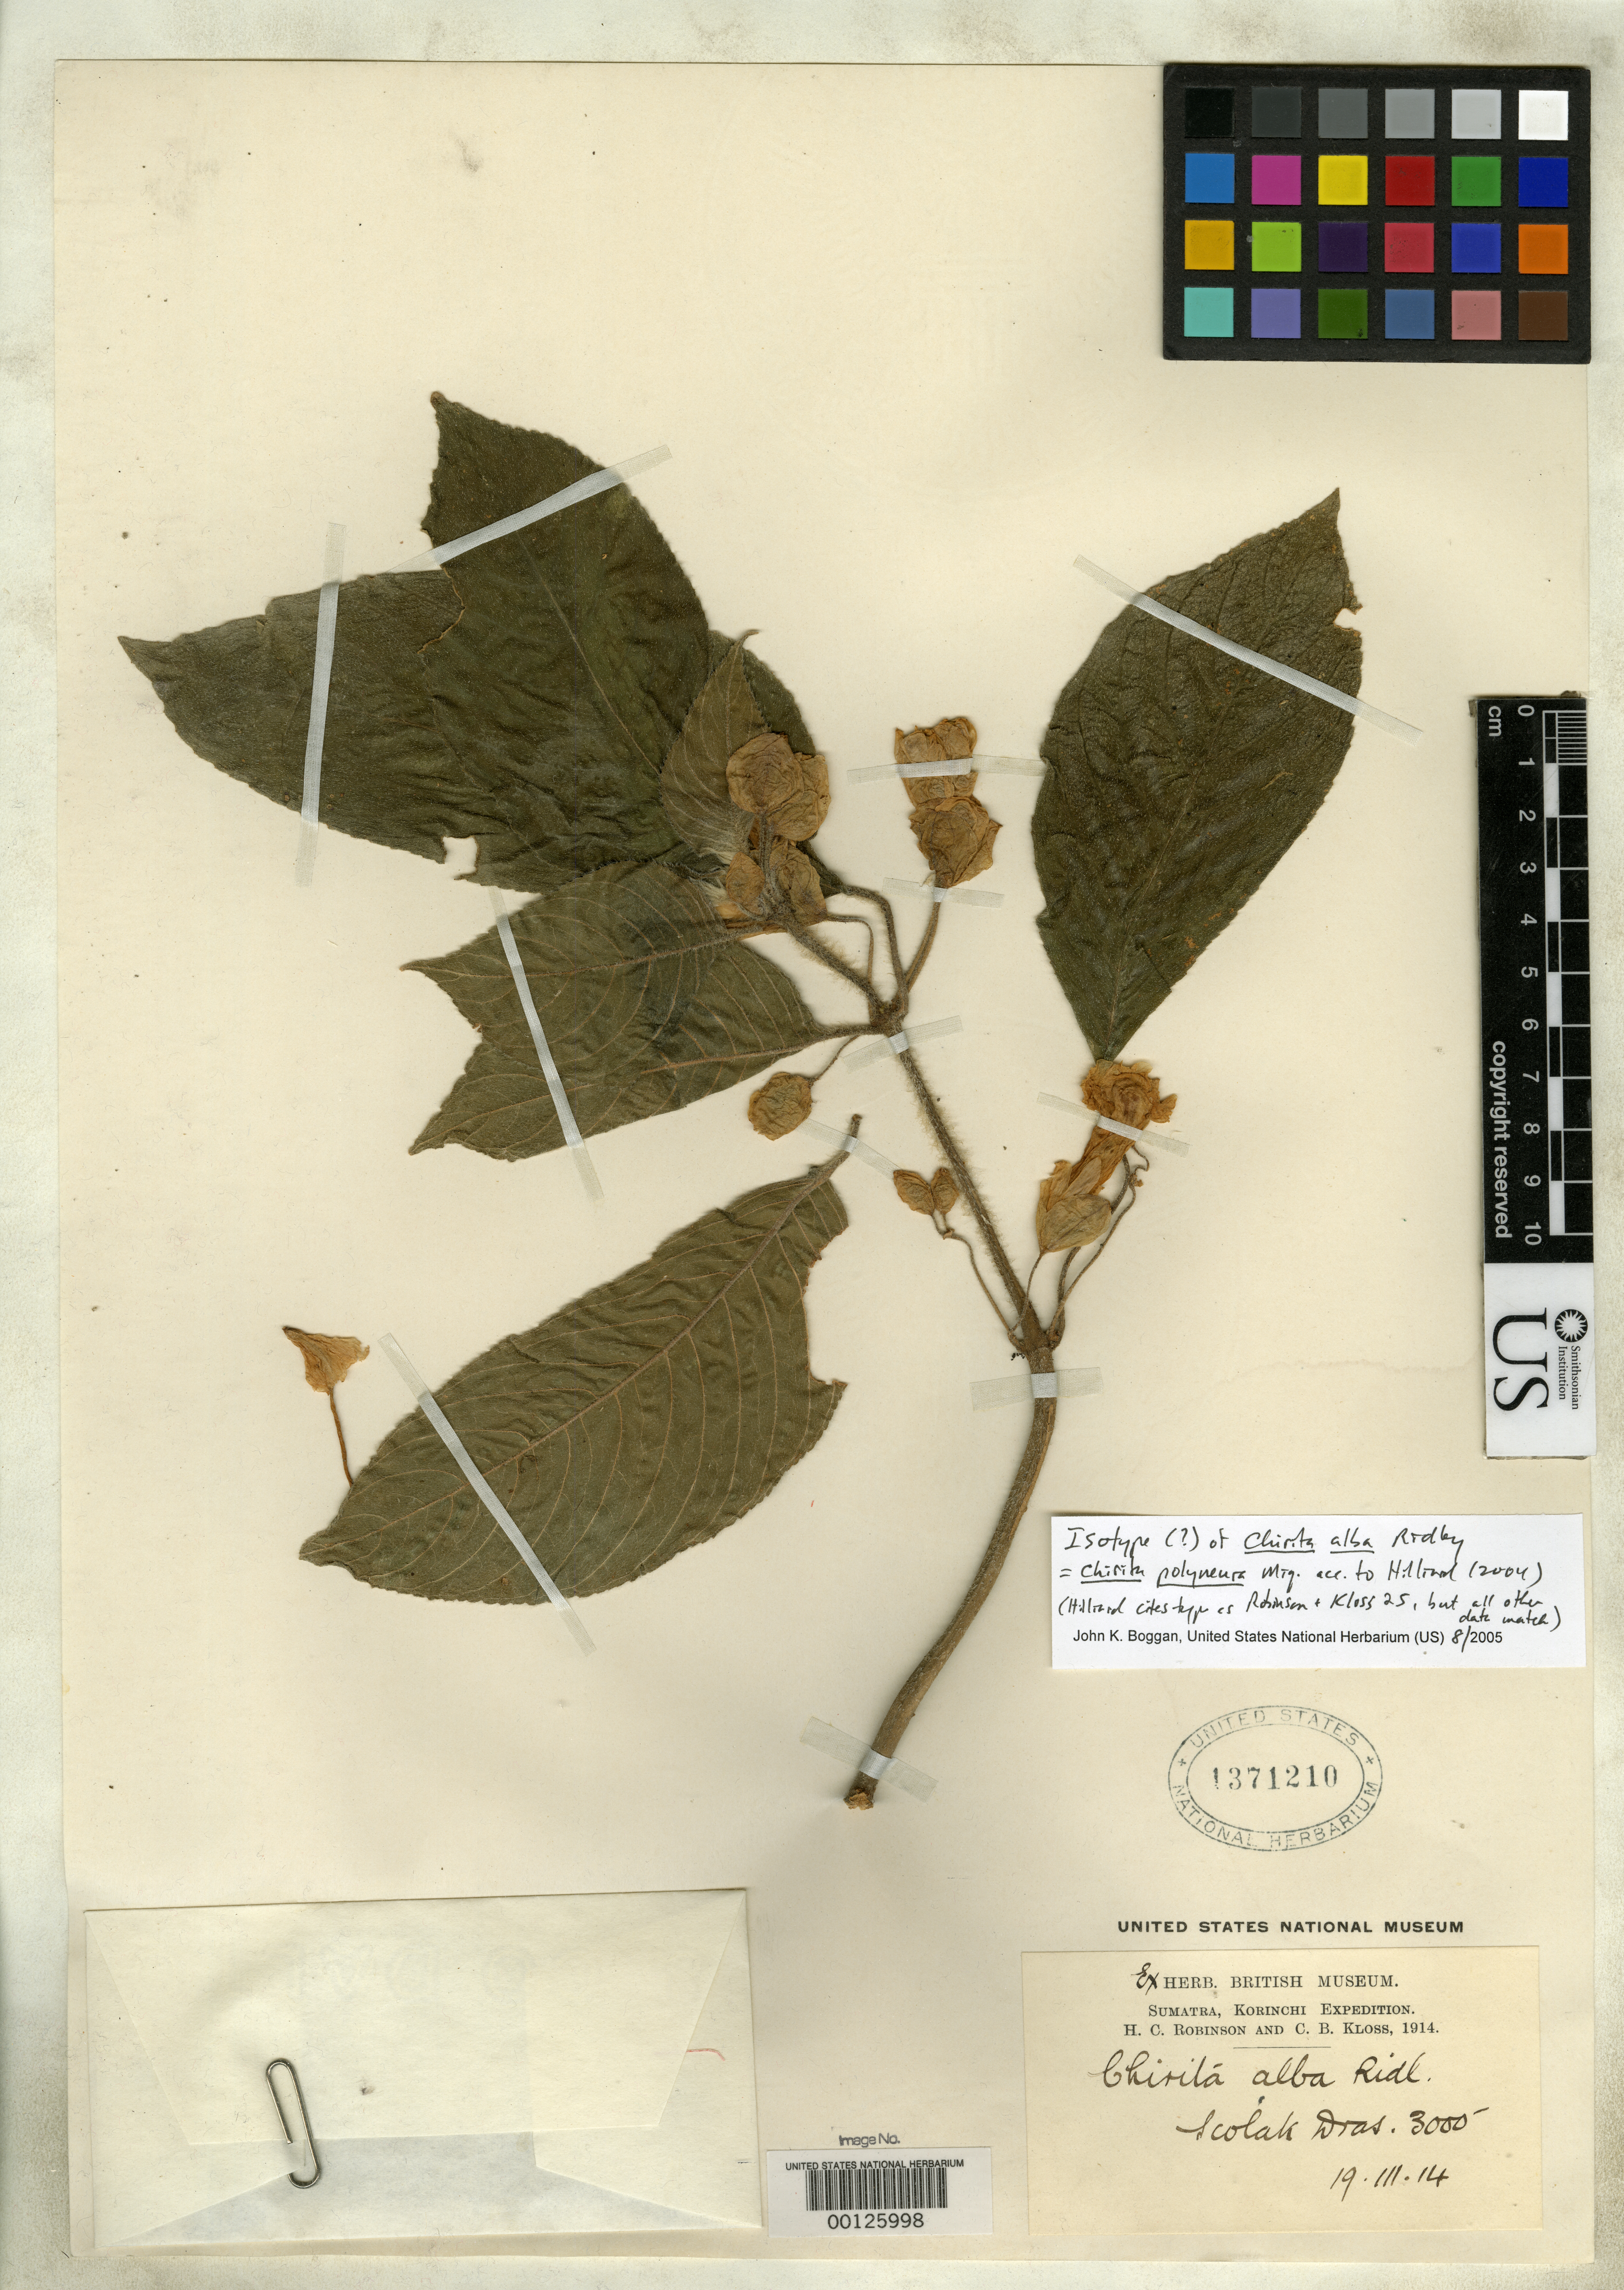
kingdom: Plantae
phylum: Tracheophyta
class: Magnoliopsida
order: Lamiales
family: Gesneriaceae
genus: Chirita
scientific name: Chirita alba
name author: Ridl.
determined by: Boggan, J. K., (US), NMNH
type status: Possible Isotype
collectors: H. C. Robinson & C. Kloss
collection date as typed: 19 Mar 1914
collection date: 1914-03-19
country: Indonesia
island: Sumatra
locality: Scolak Dras.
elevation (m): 914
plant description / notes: Type cited by Hilliard (2004) as Robinson & Kloss 25, but all other label data match.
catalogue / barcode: US 1371210